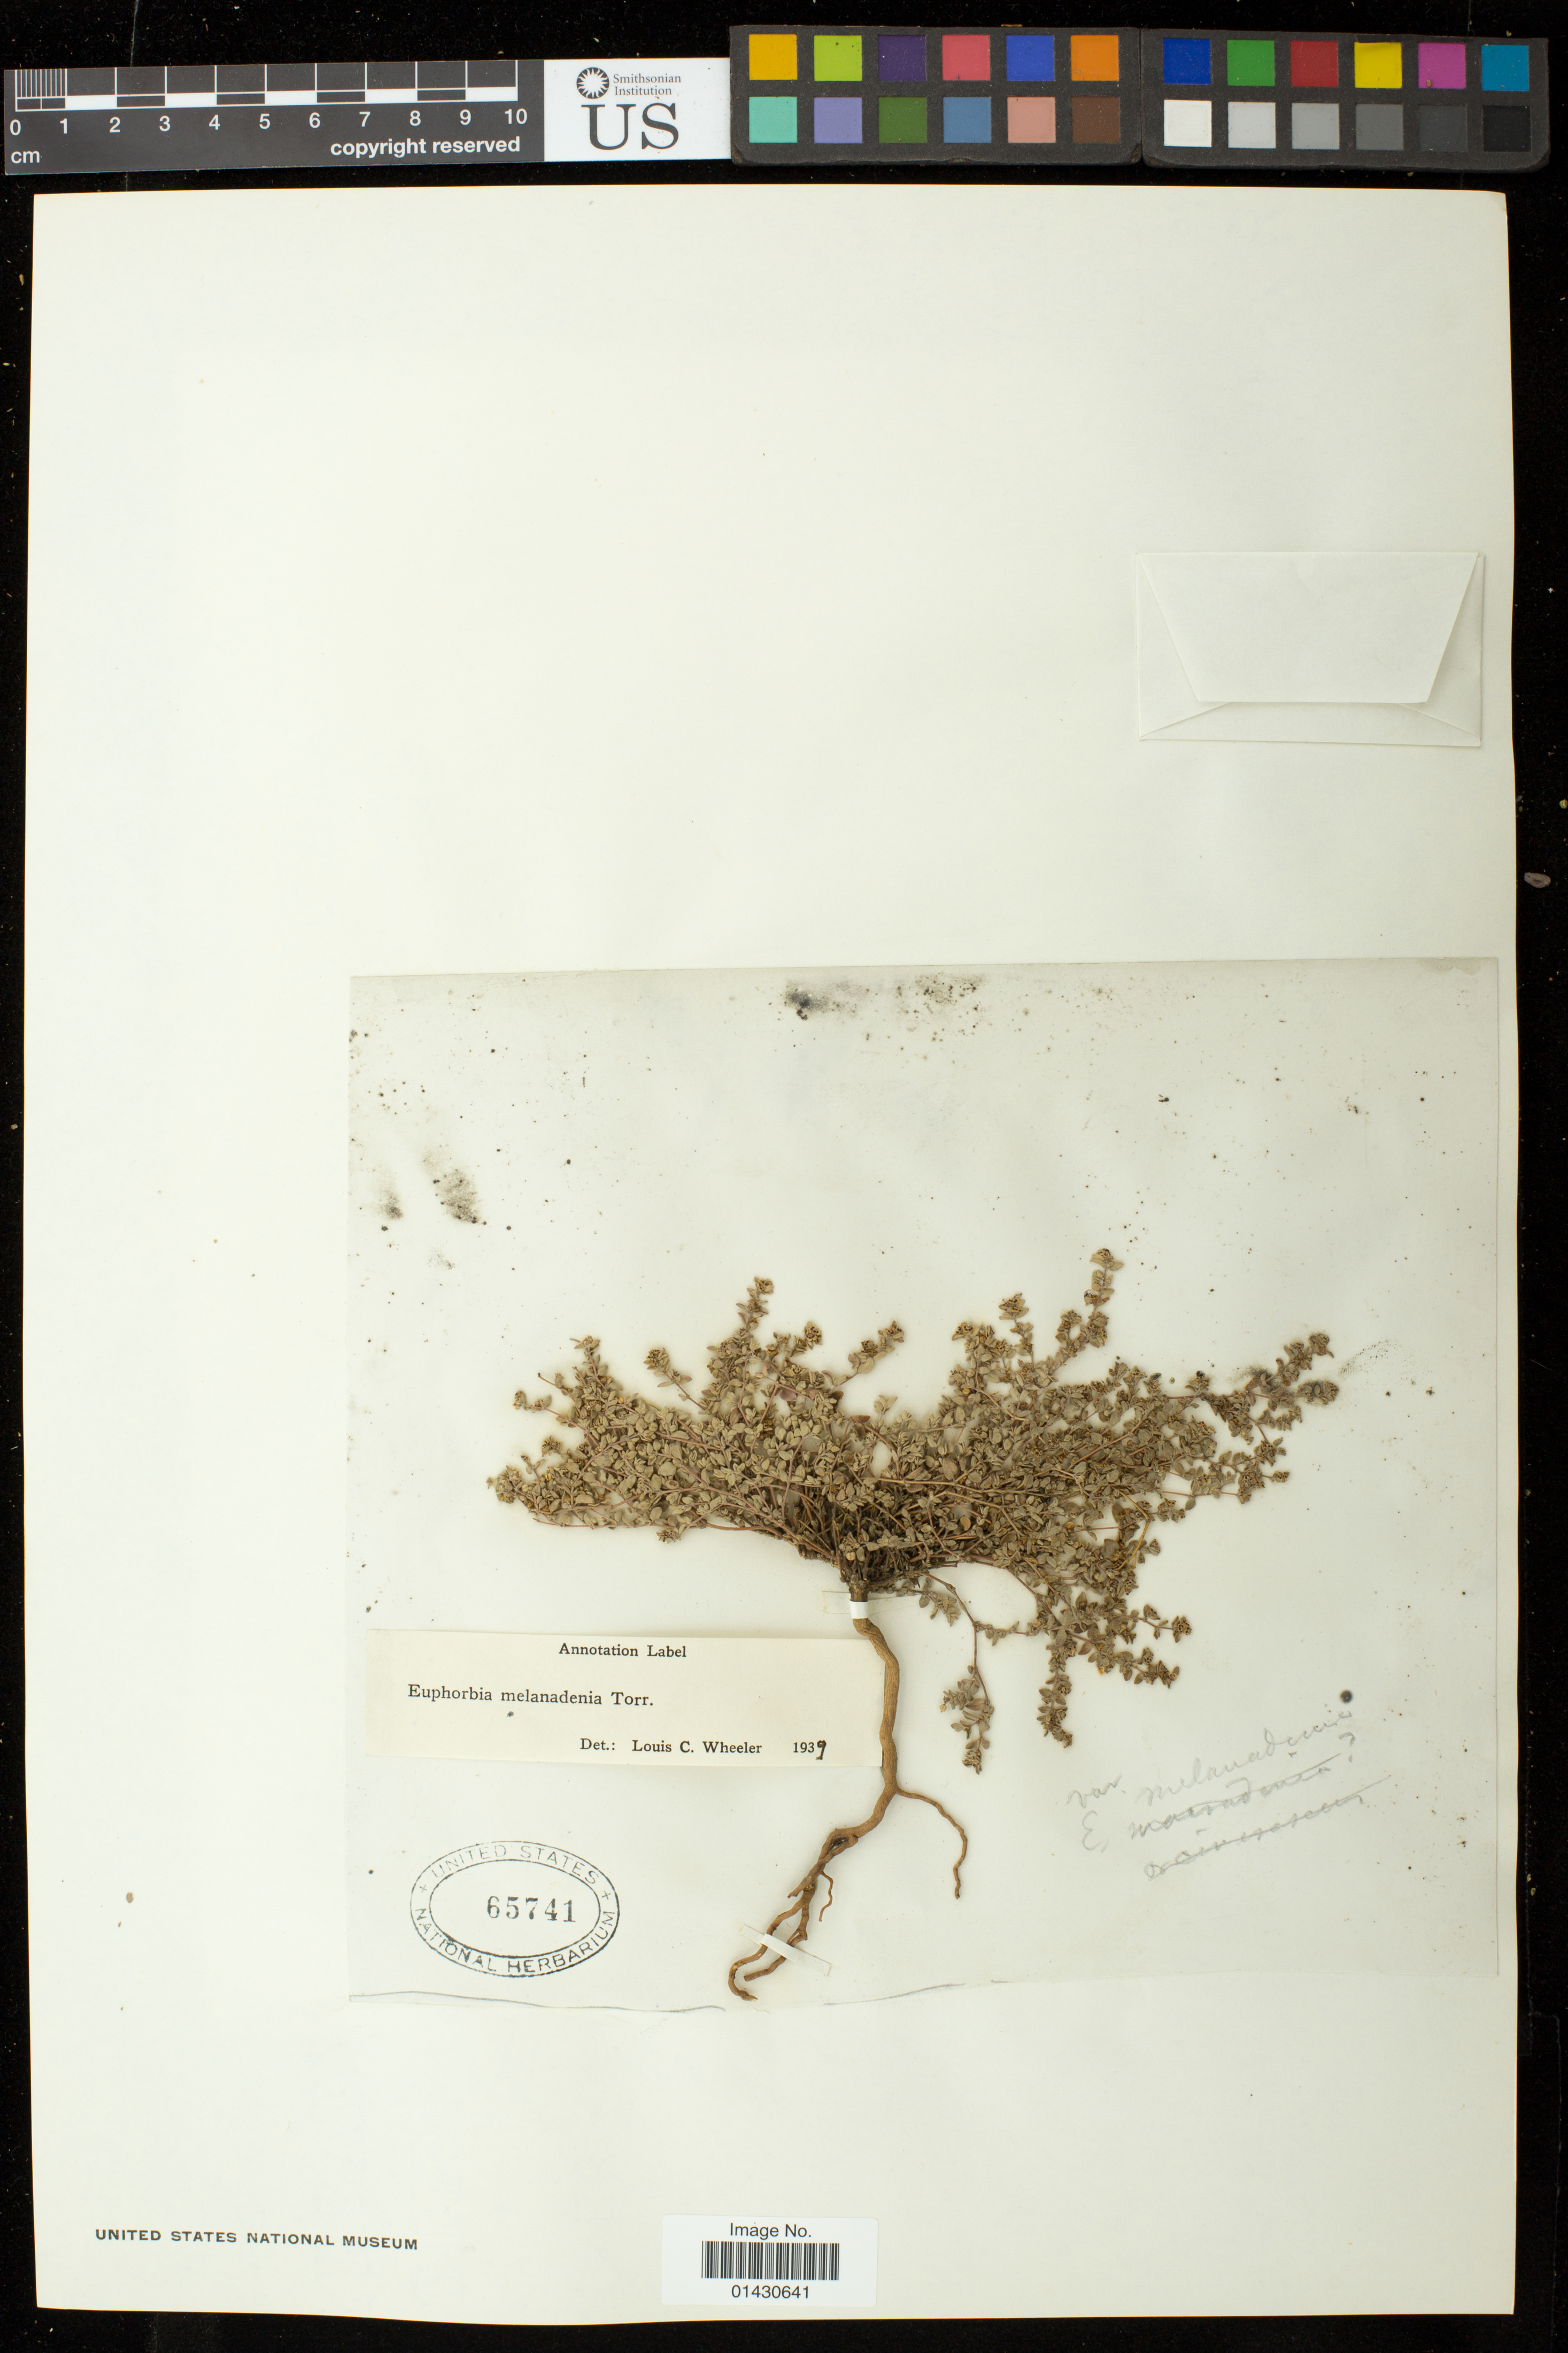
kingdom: Plantae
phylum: Tracheophyta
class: Magnoliopsida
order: Malpighiales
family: Euphorbiaceae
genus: Euphorbia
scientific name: Euphorbia melanadenia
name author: Torr.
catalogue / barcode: US 65741